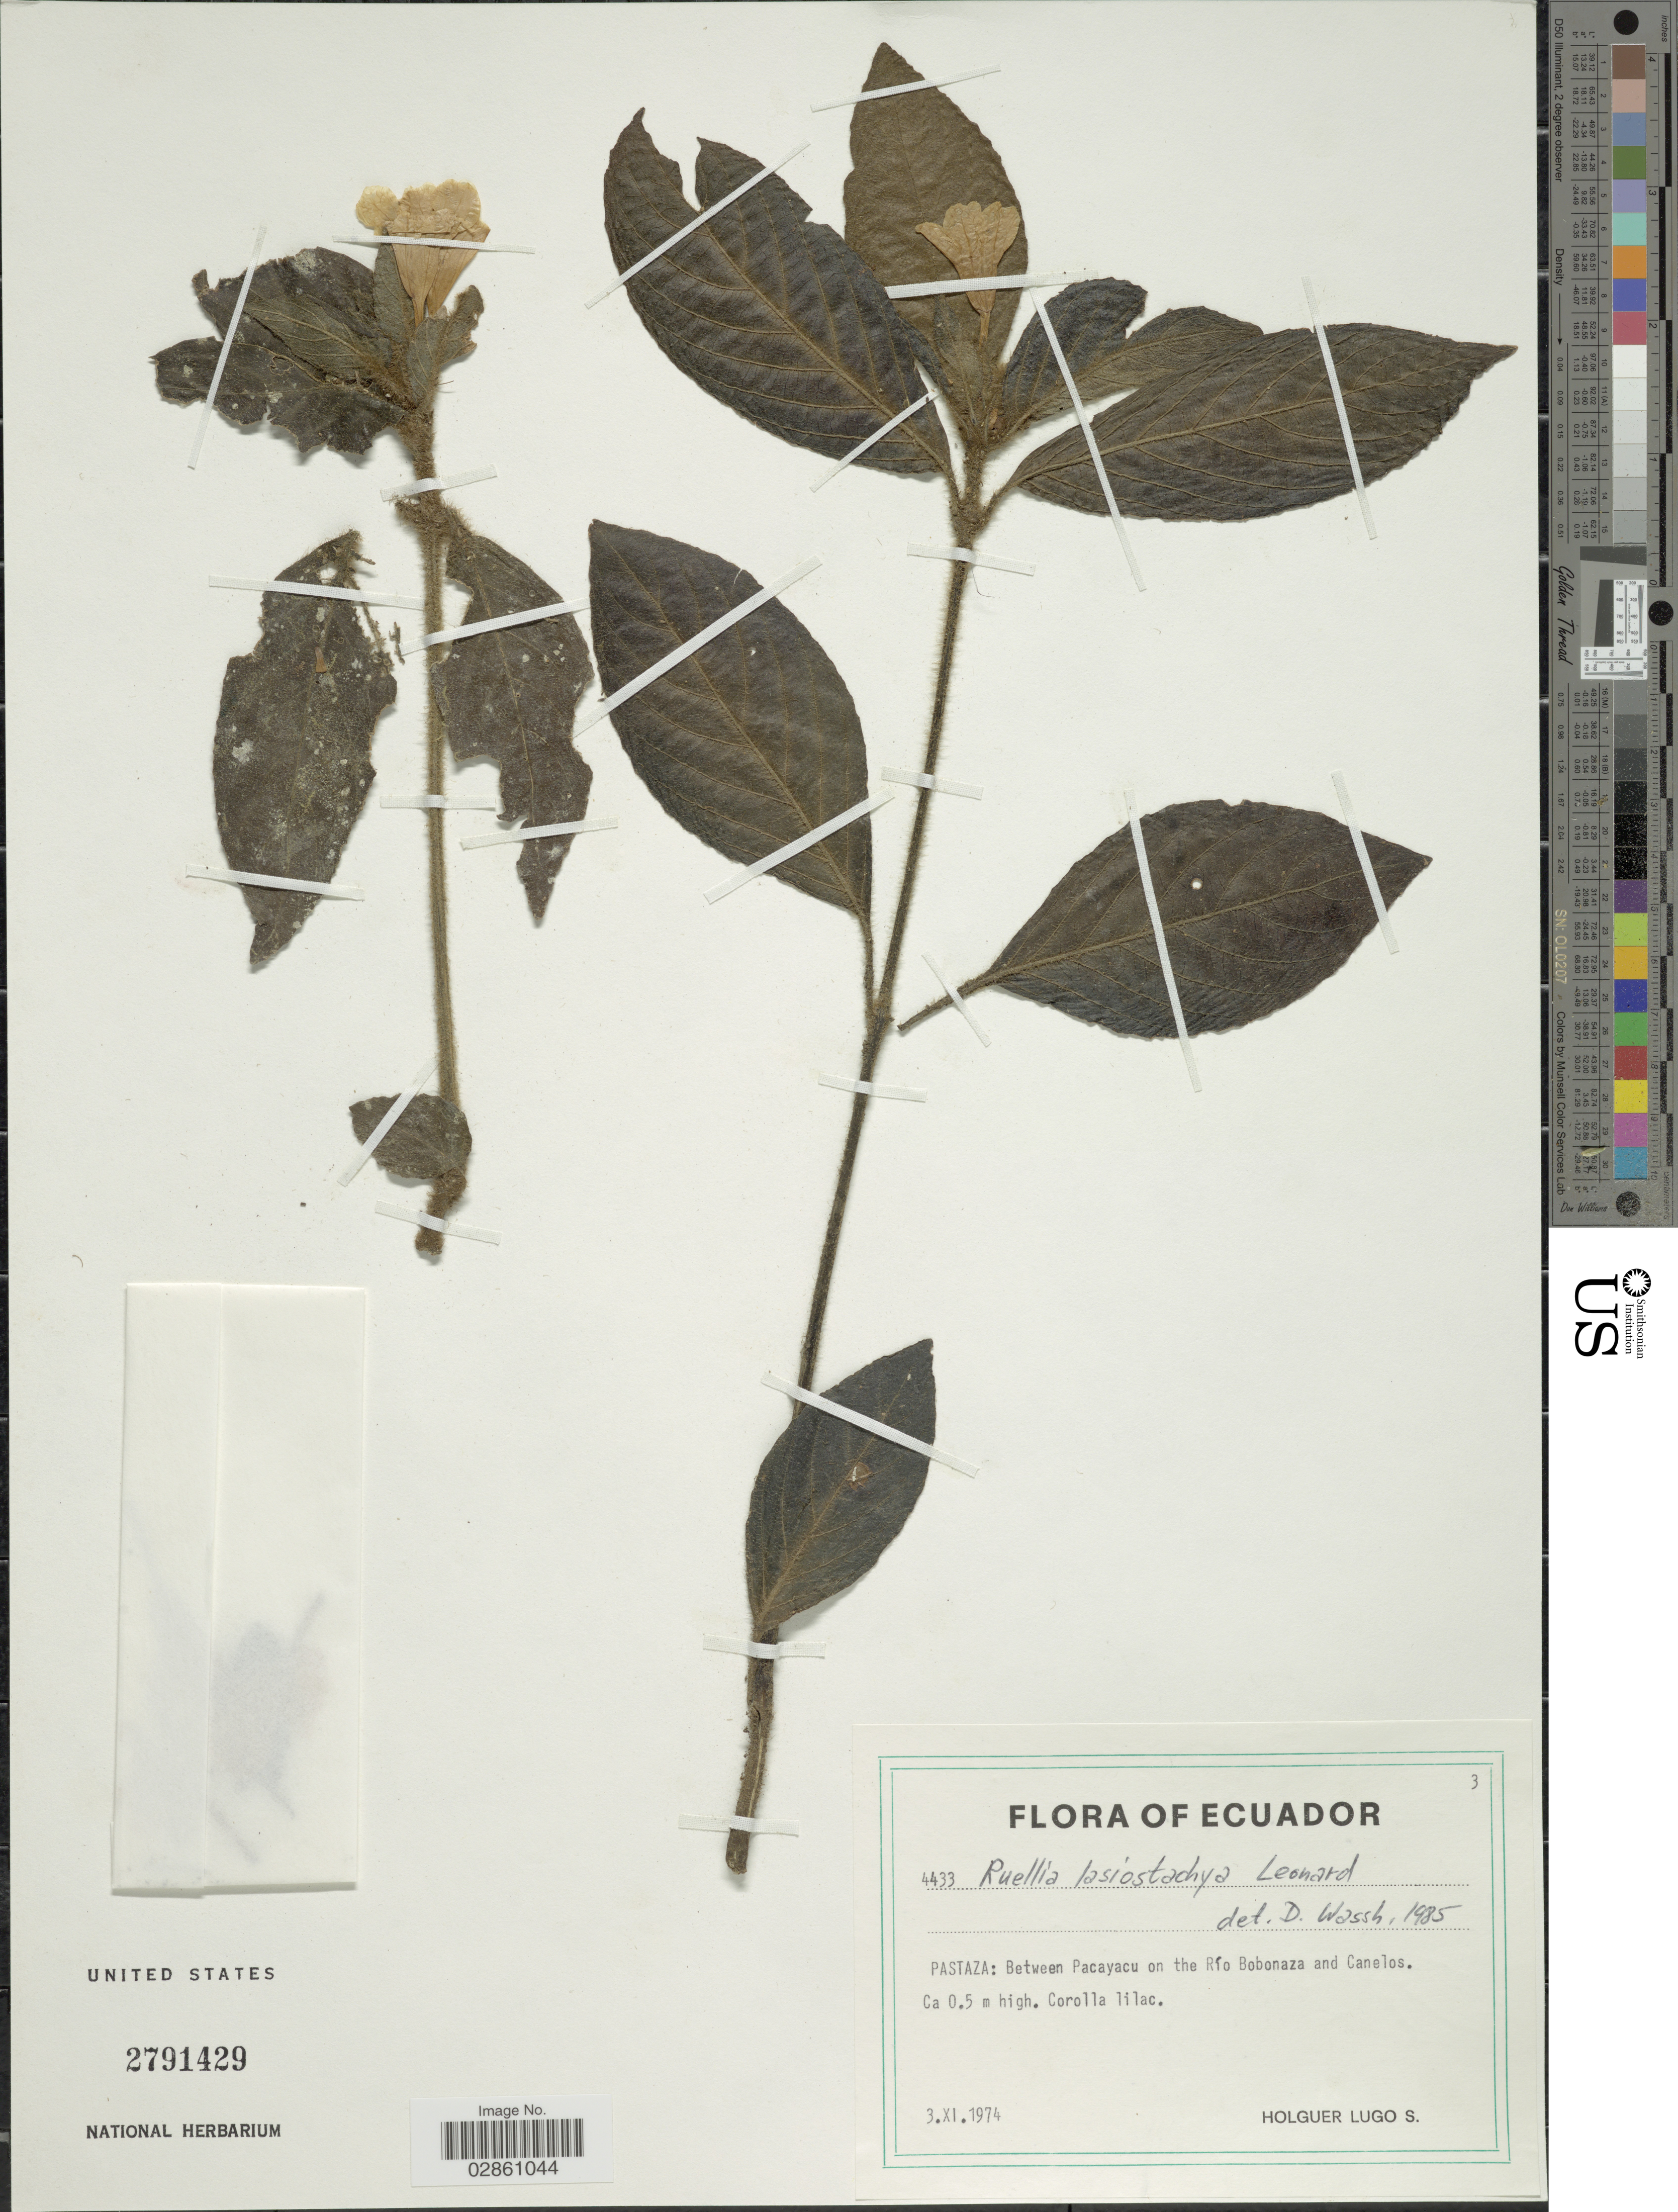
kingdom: Plantae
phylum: Tracheophyta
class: Magnoliopsida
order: Lamiales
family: Acanthaceae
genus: Ruellia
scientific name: Ruellia lasiostachya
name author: Leonard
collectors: H. Lugo S.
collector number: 4433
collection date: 1974-11-03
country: Ecuador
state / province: Pastaza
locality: Between Pacayacu on the Río Bobonaza and Canelos.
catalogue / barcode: US 2791429